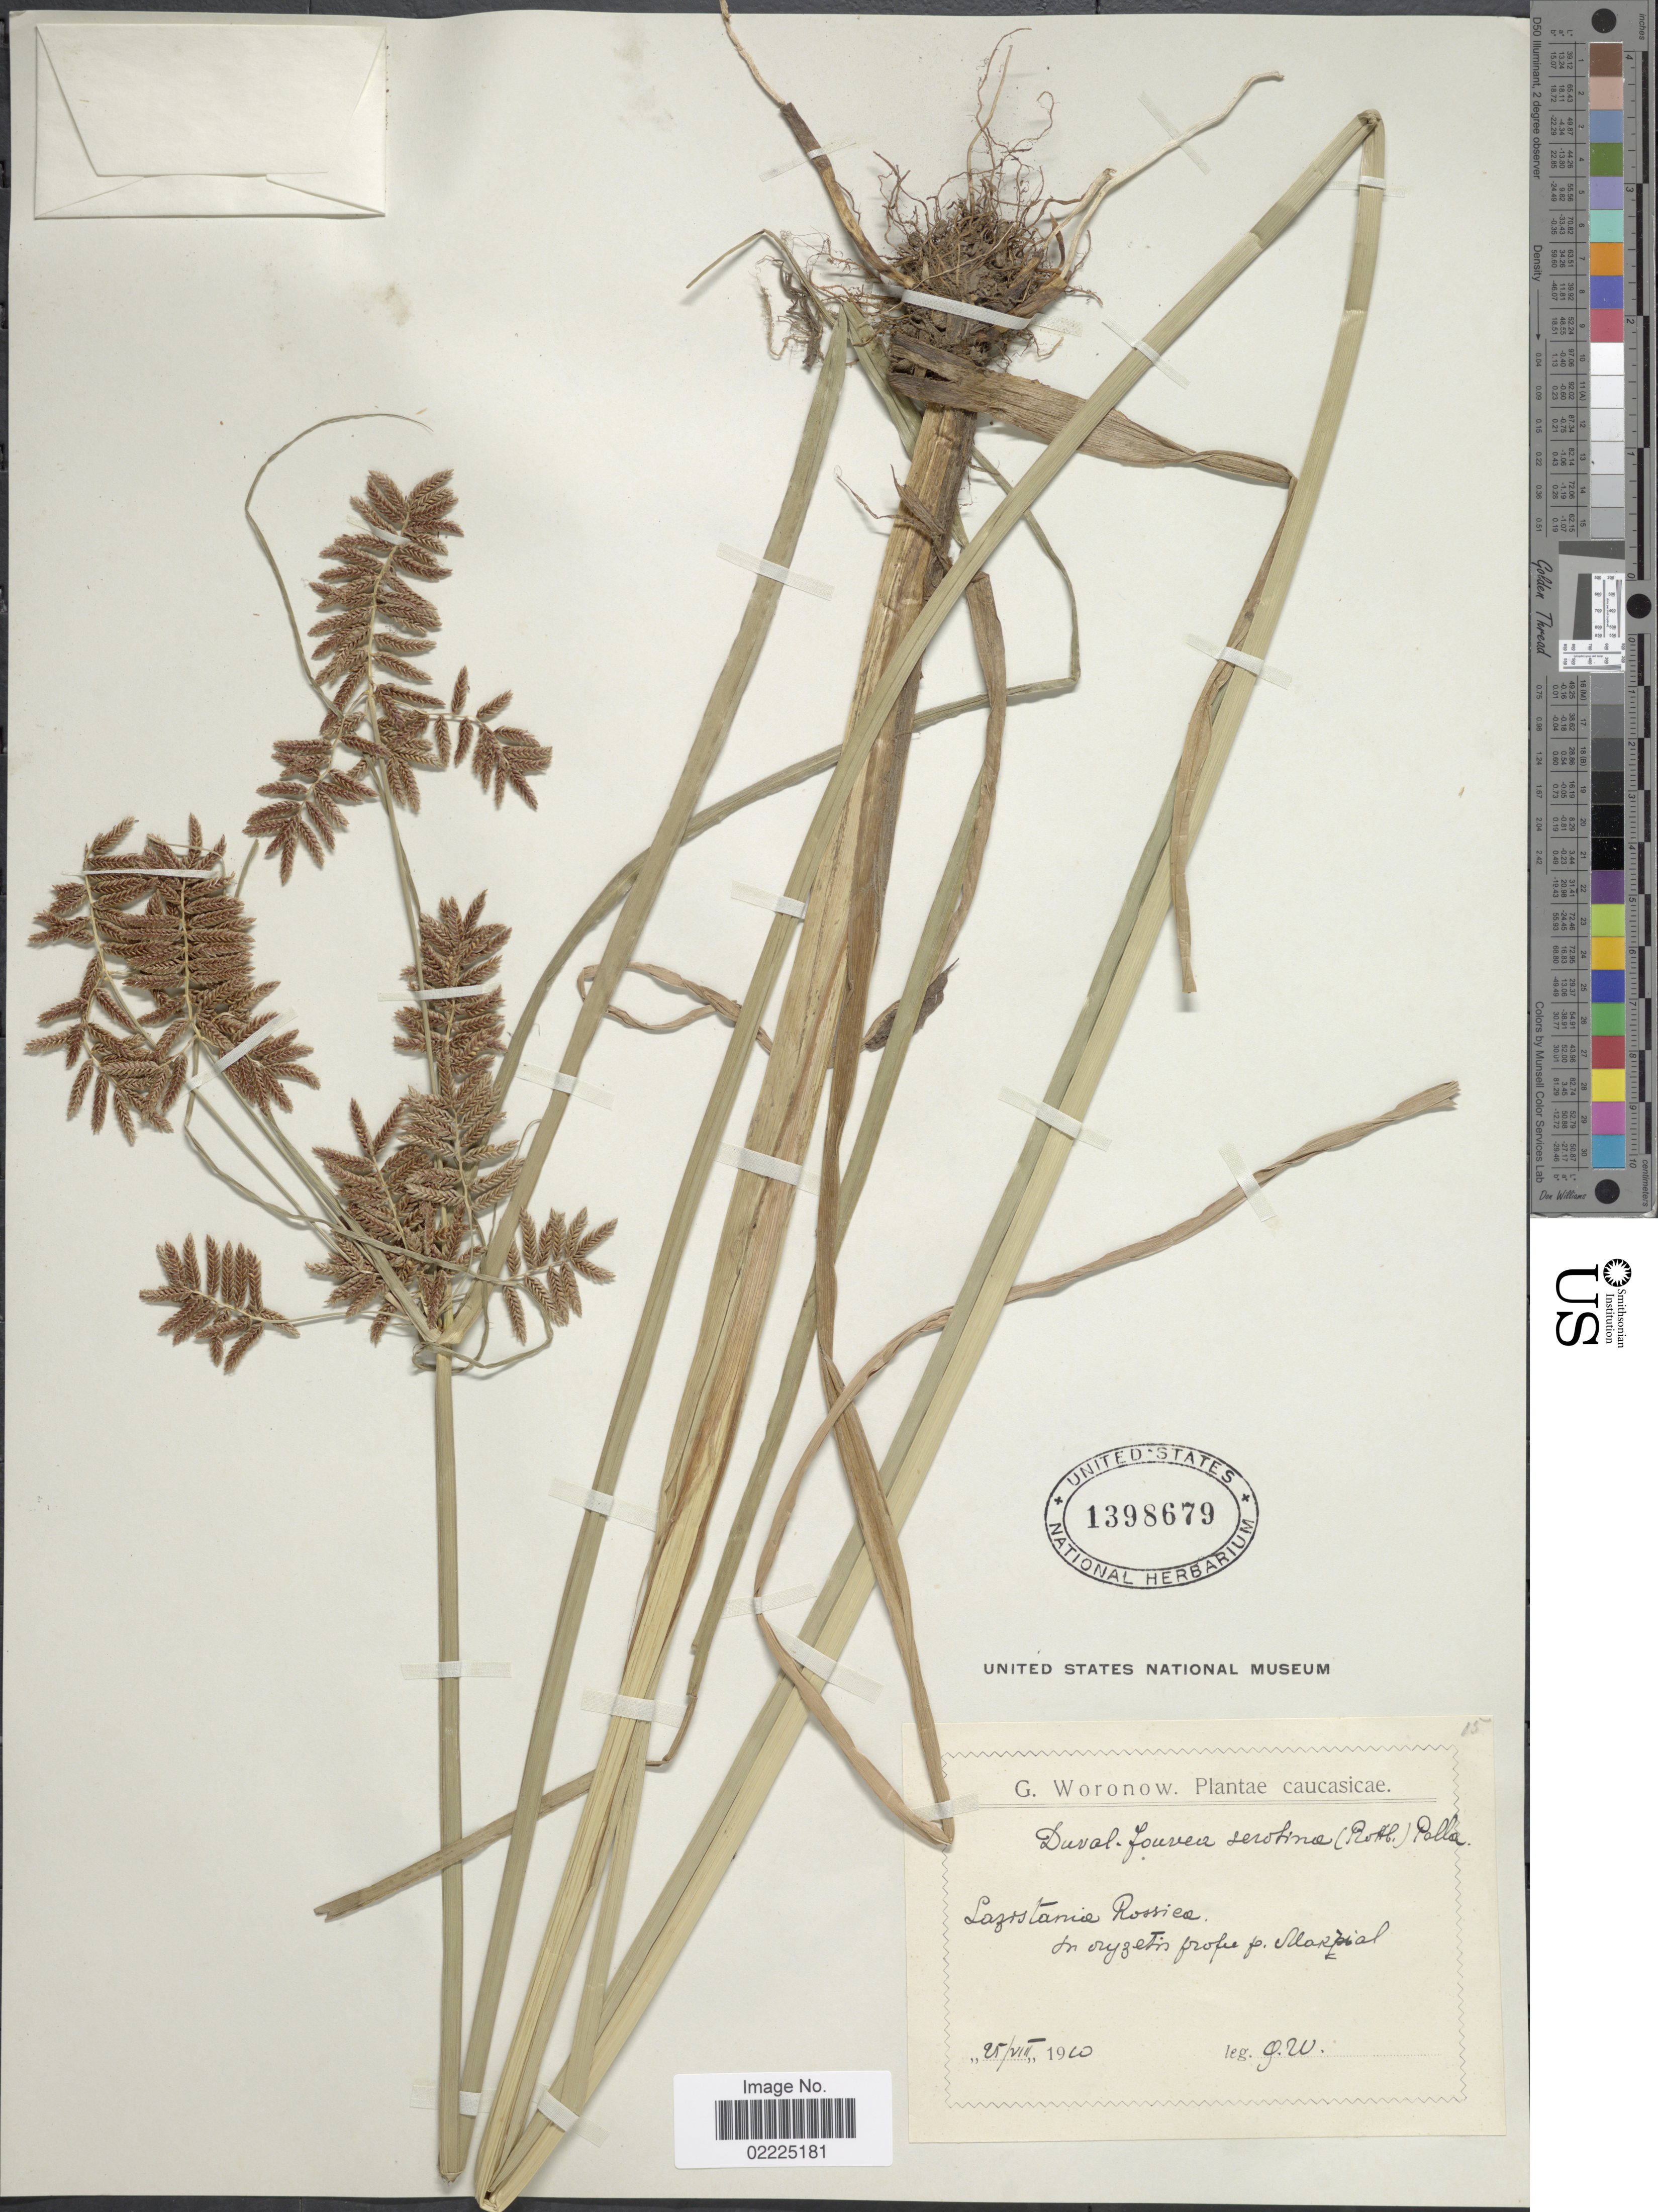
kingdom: Plantae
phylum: Tracheophyta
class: Liliopsida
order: Poales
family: Cyperaceae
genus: Cyperus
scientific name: Cyperus serotinus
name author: Rottb.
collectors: G. Woronow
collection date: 1920-08-25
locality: Caucasicae, Lazistanie Rossica, in oryzetis prope p. Marrial [interpreted]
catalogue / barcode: US 1398679